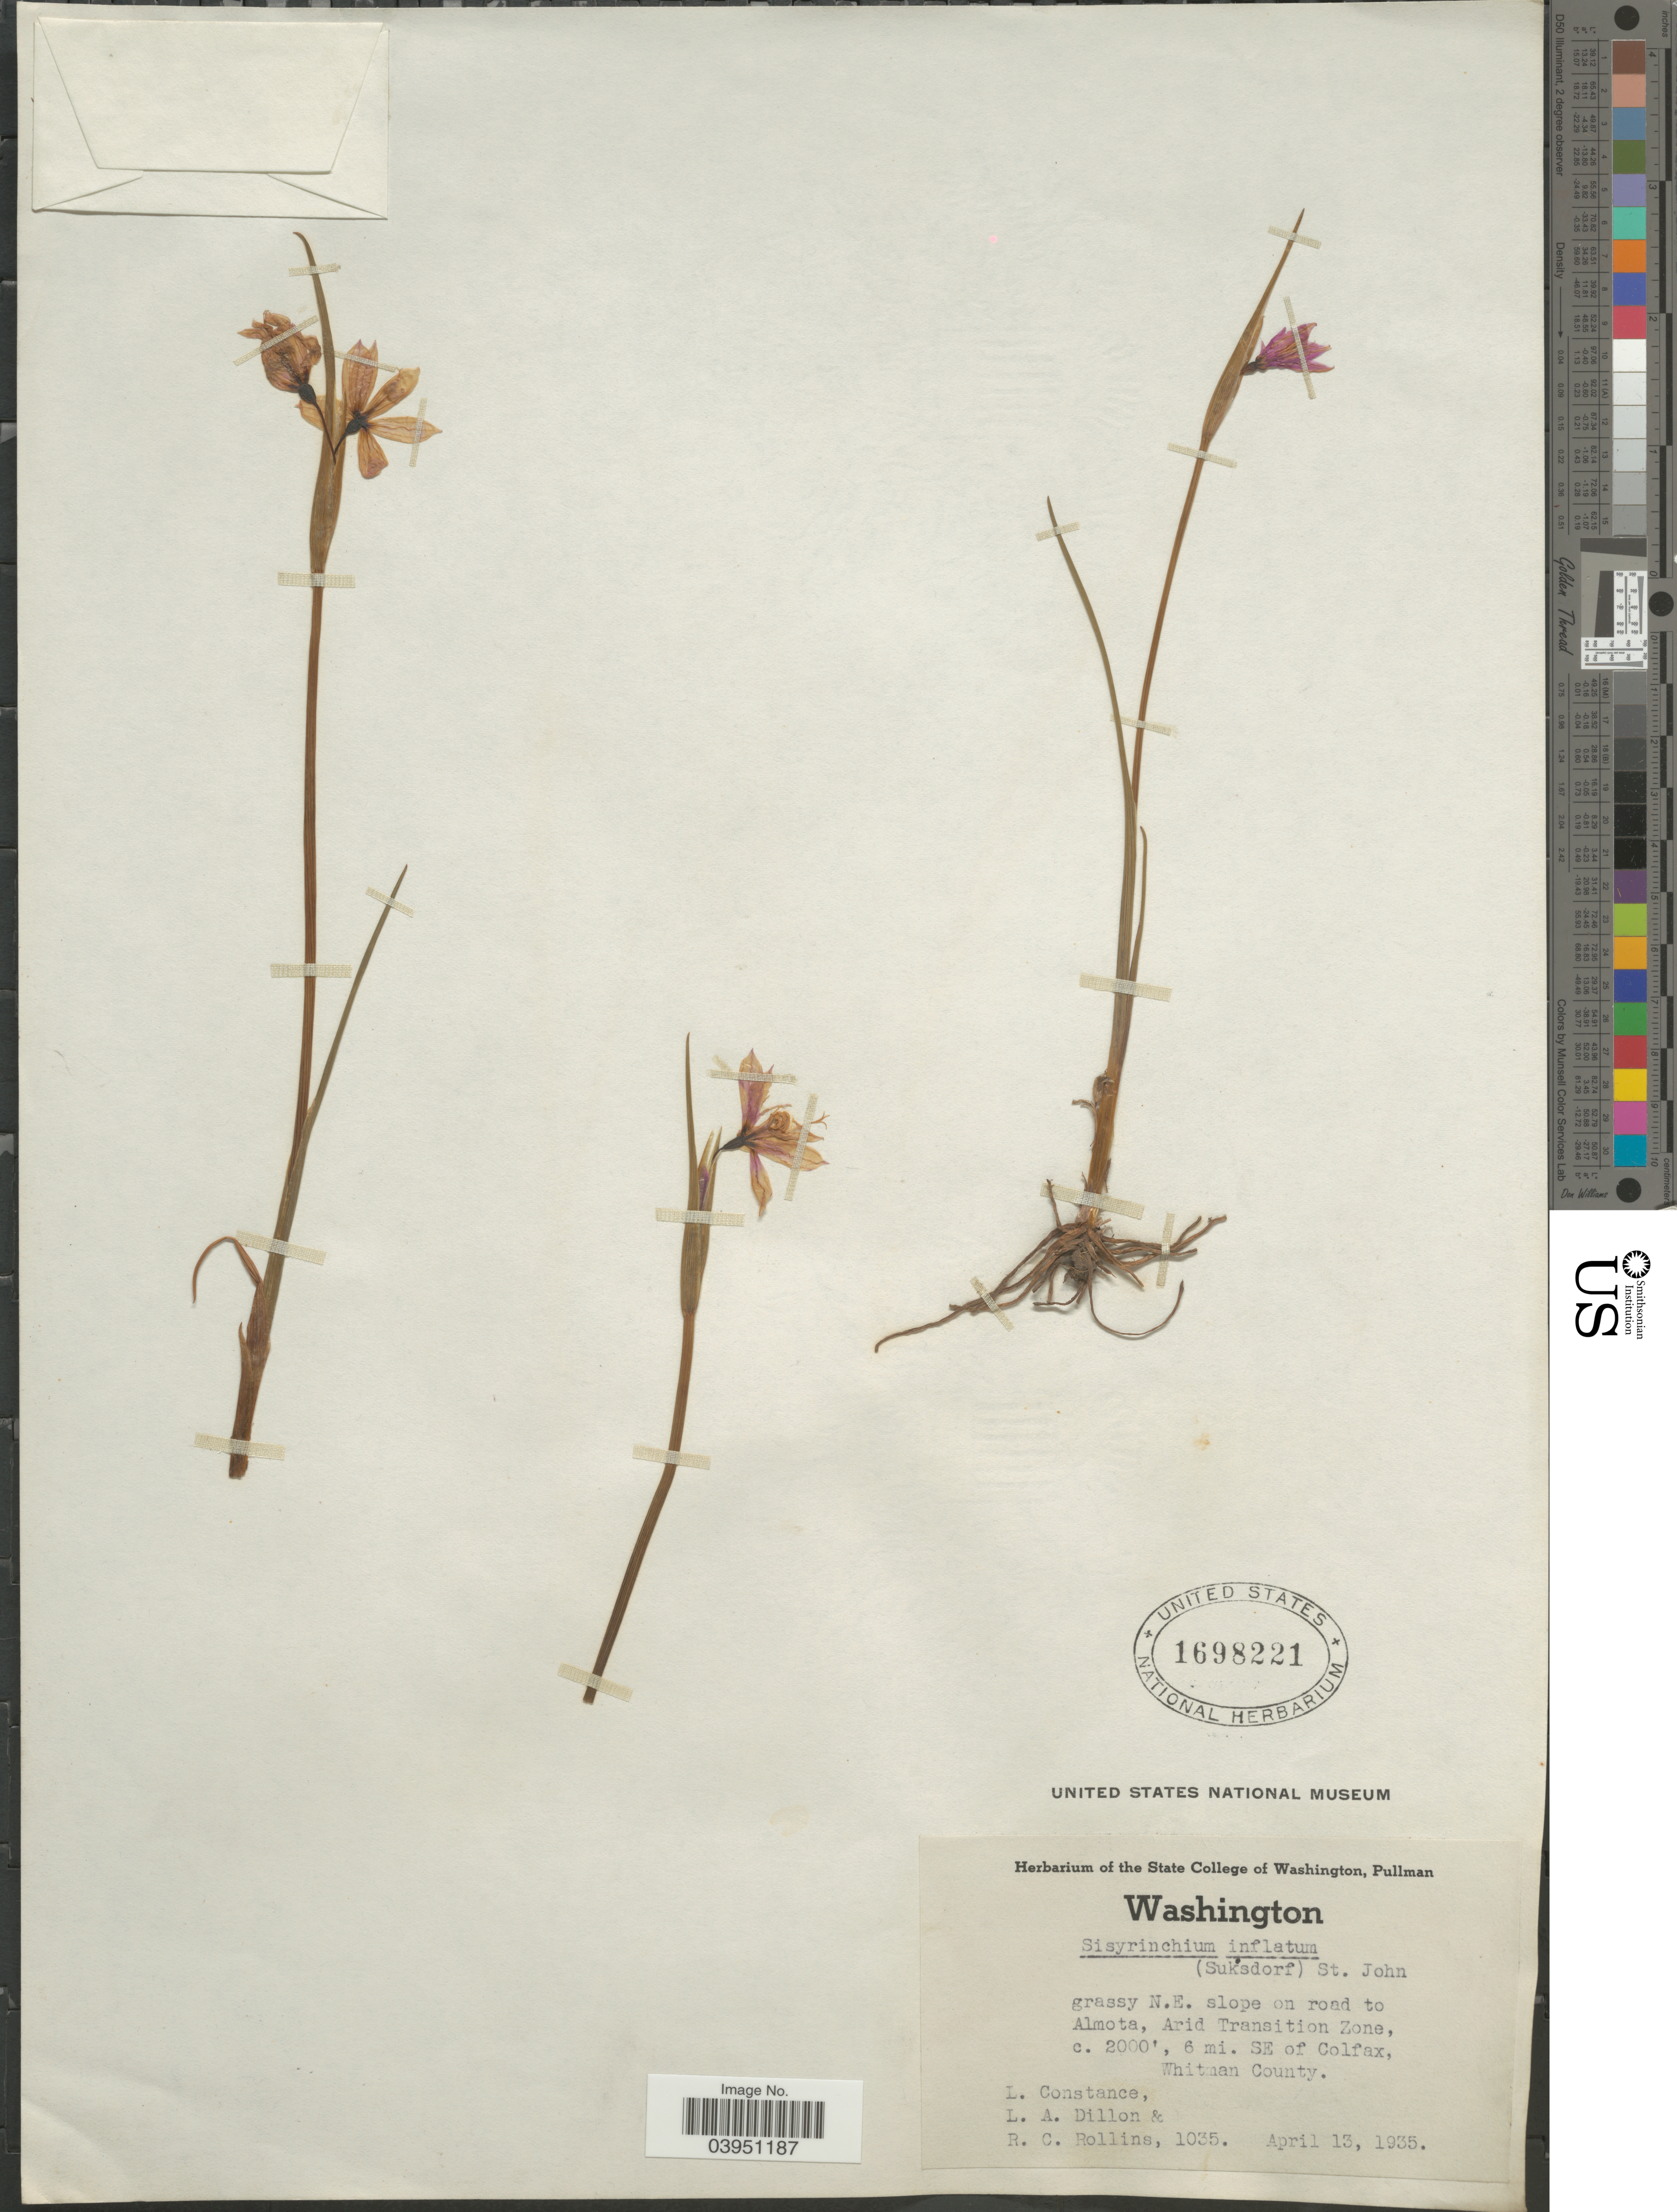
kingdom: Plantae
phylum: Tracheophyta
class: Liliopsida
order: Asparagales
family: Iridaceae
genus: Sisyrinchium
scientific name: Sisyrinchium inflatum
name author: (Suksd.) H. St. John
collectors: L. Constance, L. Dillon & R. C. Rollins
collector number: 1035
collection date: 1935-04-13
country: United States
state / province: Washington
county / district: Whitman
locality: Grassy N.E. slope on road to Almota, Arid Transition Zone, 6 mi. SE of Colfax, Whitman County.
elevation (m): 610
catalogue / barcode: US 1698221